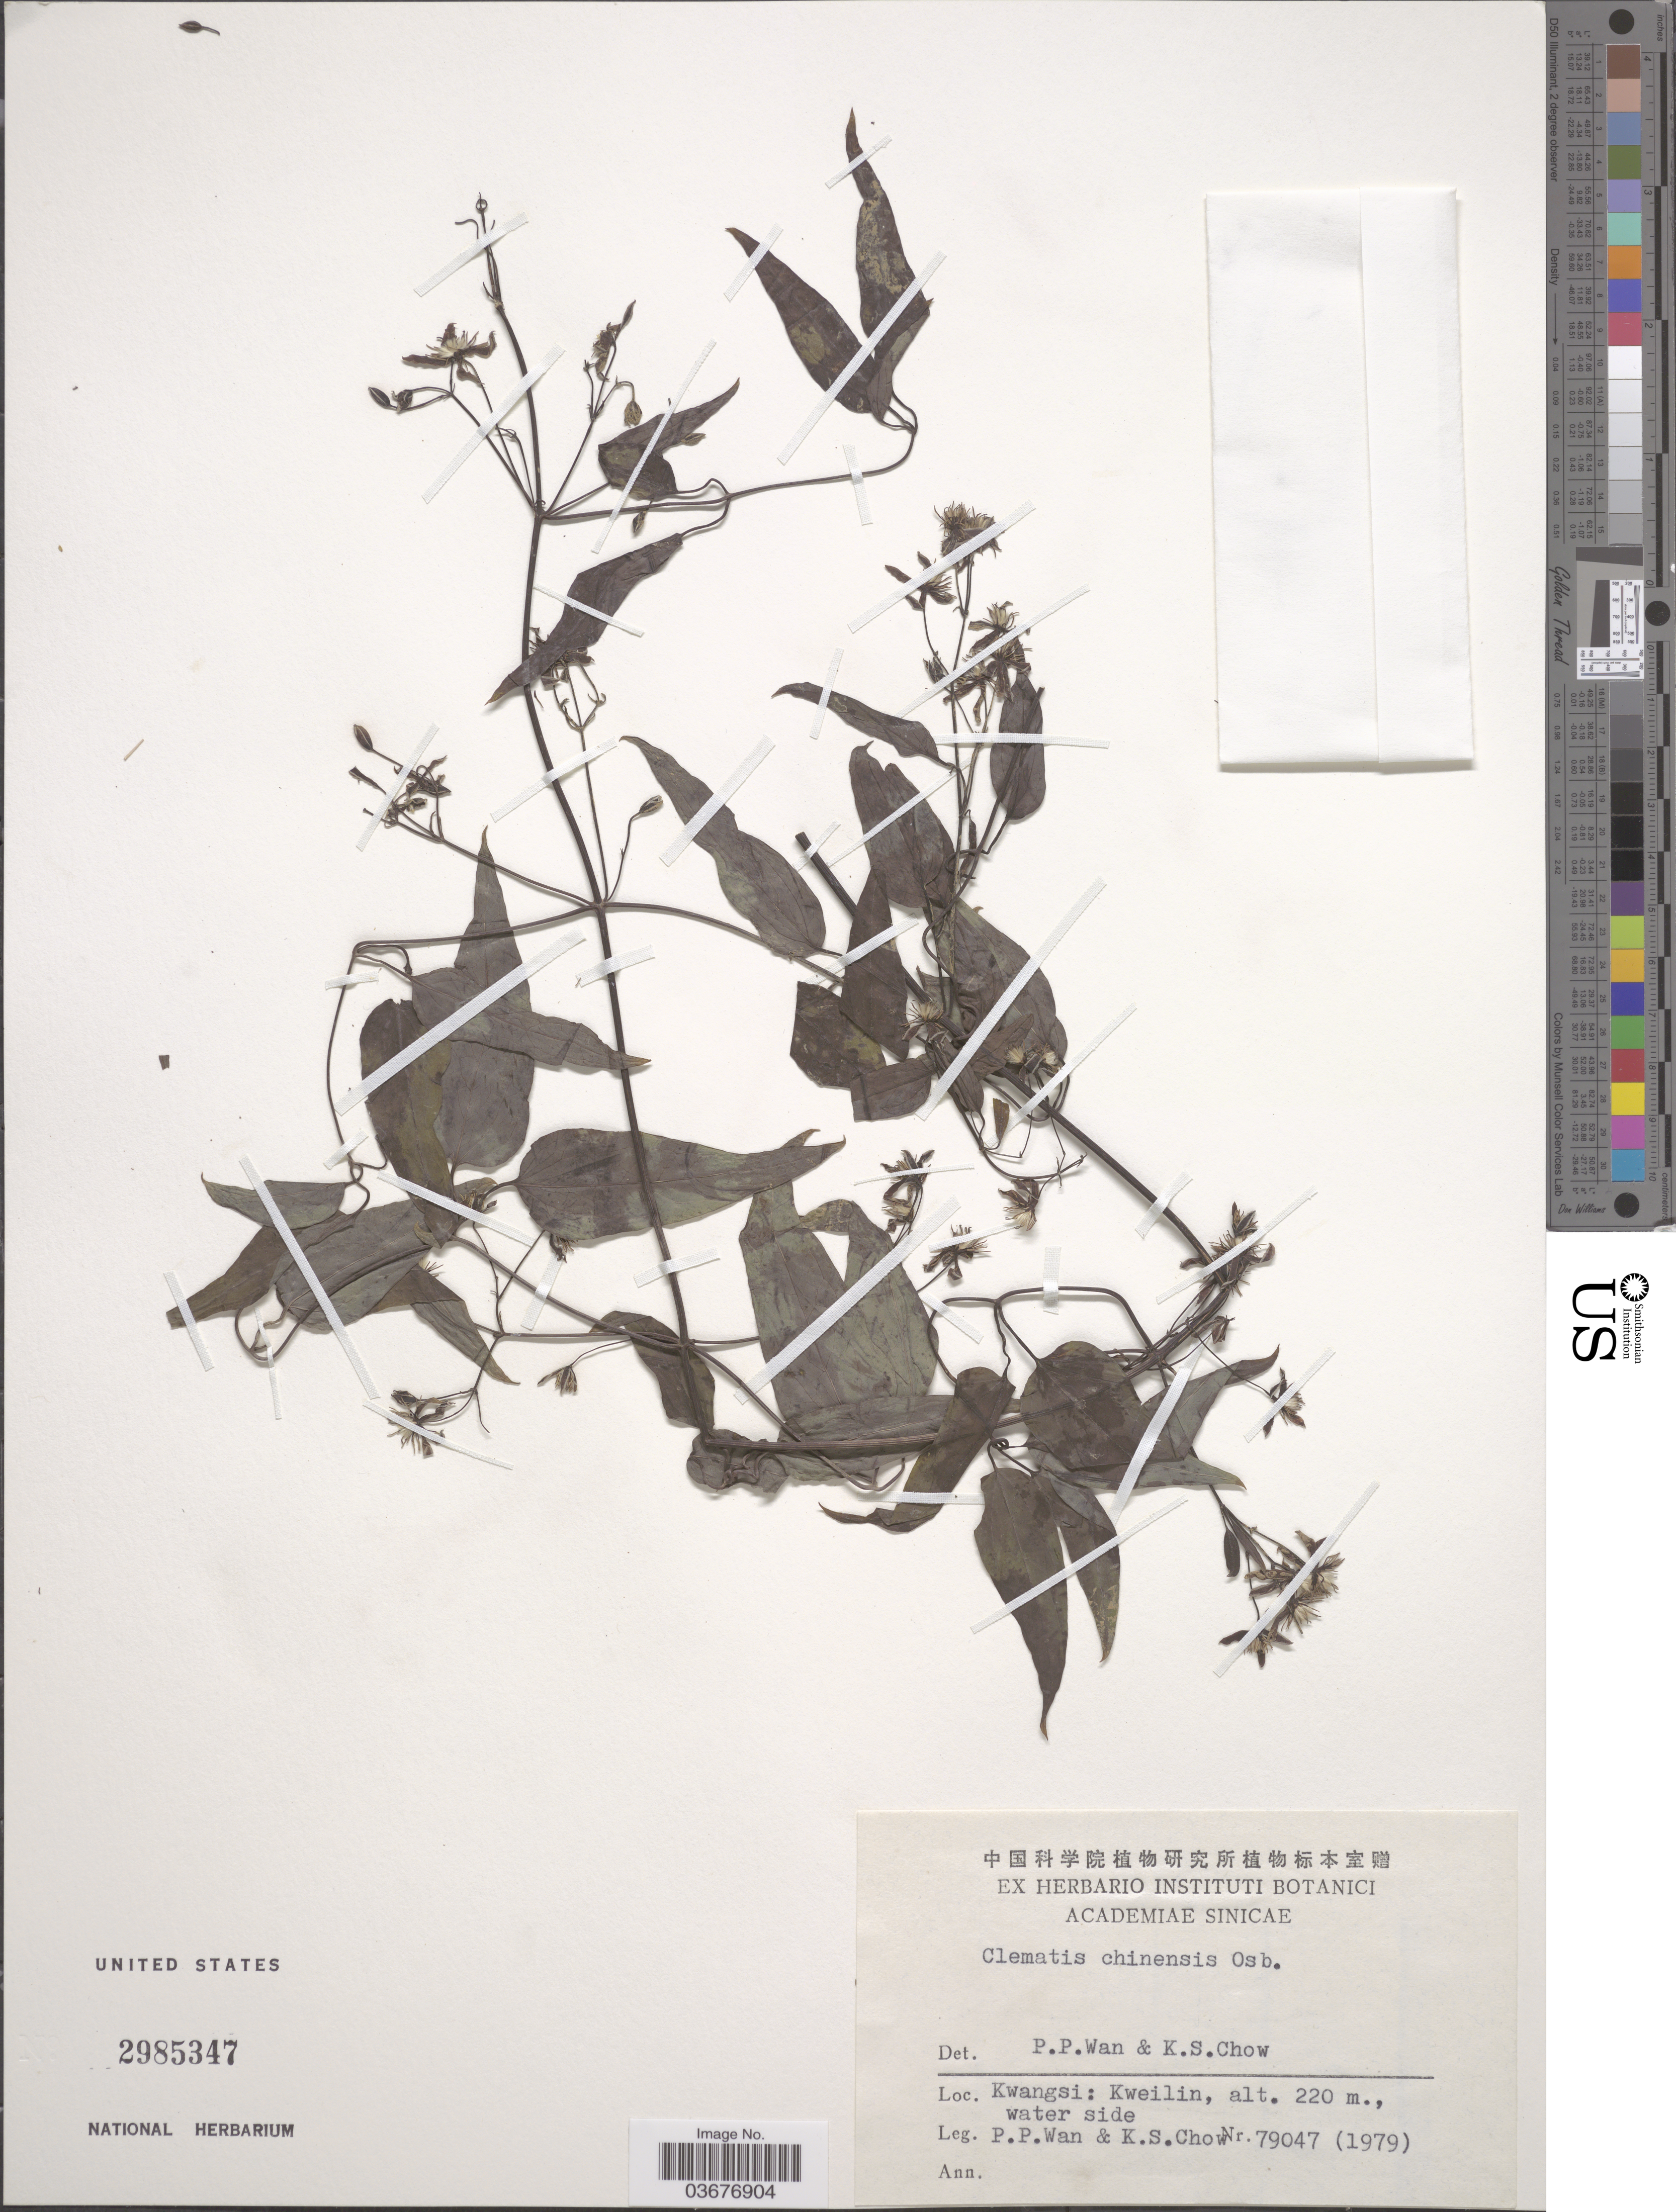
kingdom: Plantae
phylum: Tracheophyta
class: Magnoliopsida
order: Ranunculales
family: Ranunculaceae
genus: Clematis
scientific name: Clematis chinensis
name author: Retz.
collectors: P. Wan & K. S. Chow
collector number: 79047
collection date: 1979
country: China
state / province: Guangxi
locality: Kwangsi: Kweilin.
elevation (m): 220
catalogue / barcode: US 2985347